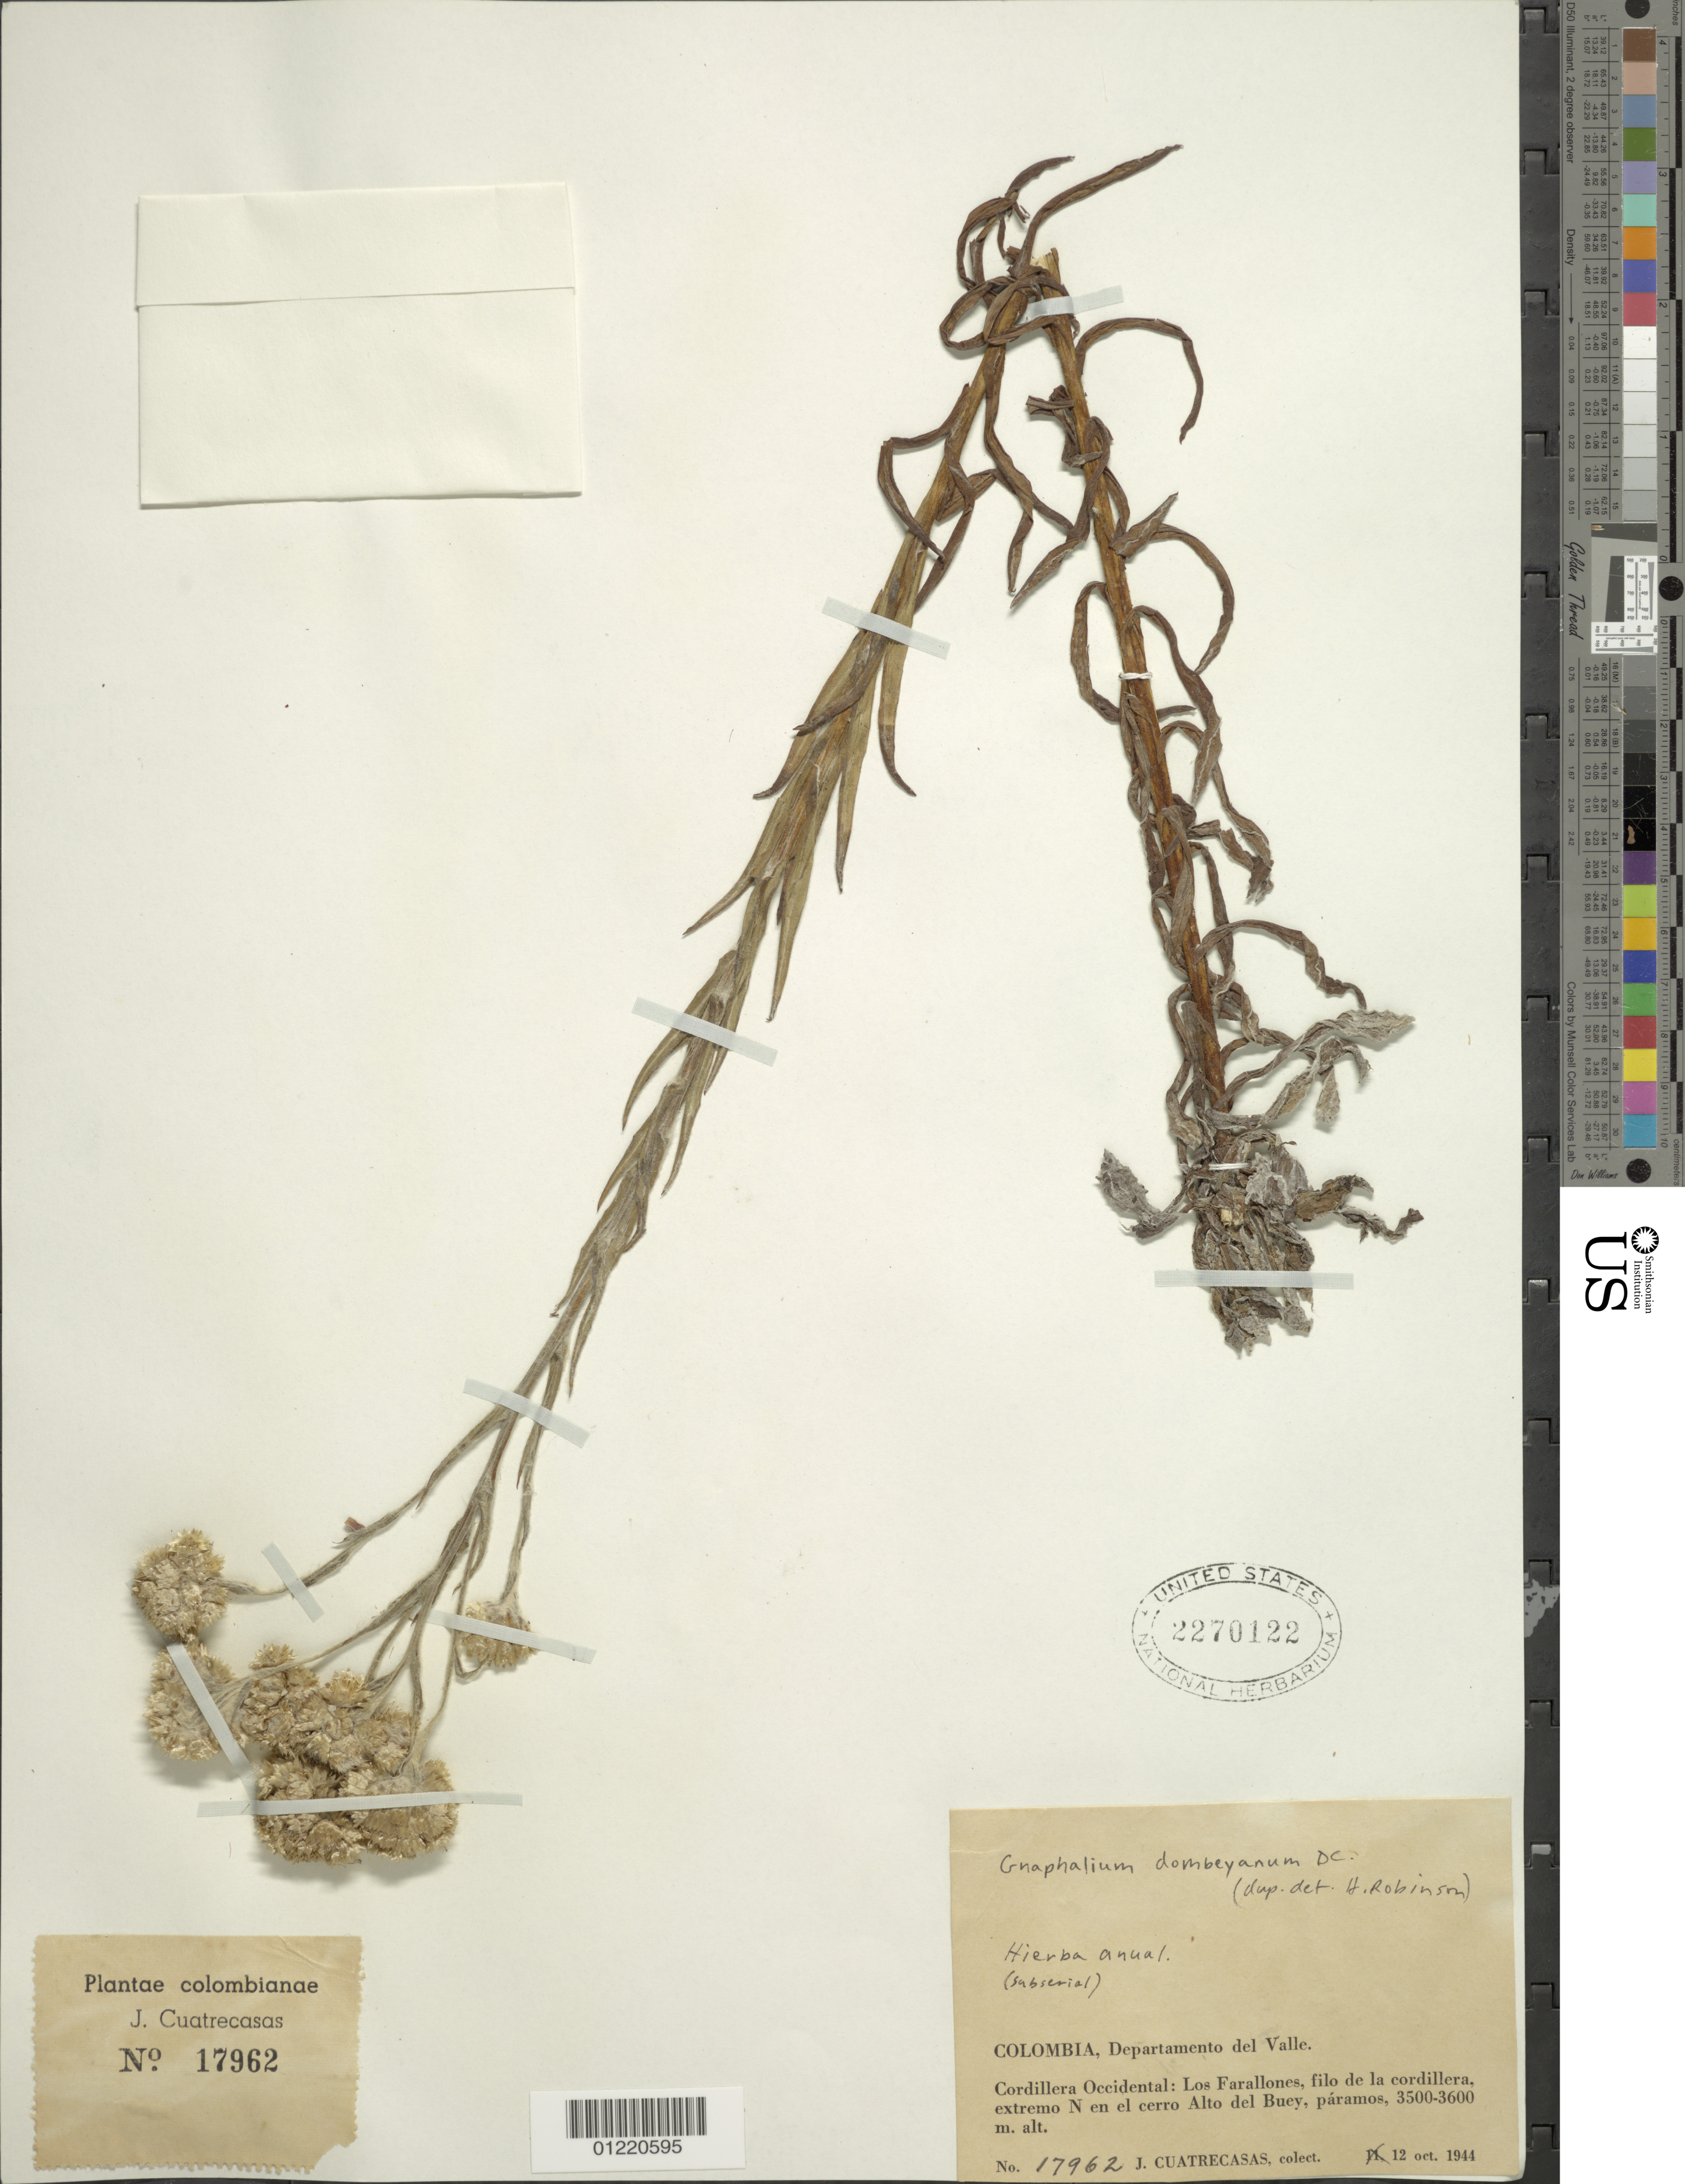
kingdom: Plantae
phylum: Tracheophyta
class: Magnoliopsida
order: Asterales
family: Asteraceae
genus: Gnaphalium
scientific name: Gnaphalium dombeyanum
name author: DC.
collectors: J. Cuatrecasas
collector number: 17962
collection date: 1944-10-12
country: Colombia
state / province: Valle del Cauca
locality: Cord. occidental: Los Farallones, filo de la cordillera, extremo N en el cerro Alto del Buey.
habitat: paramos.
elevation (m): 3500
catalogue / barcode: US 2270122